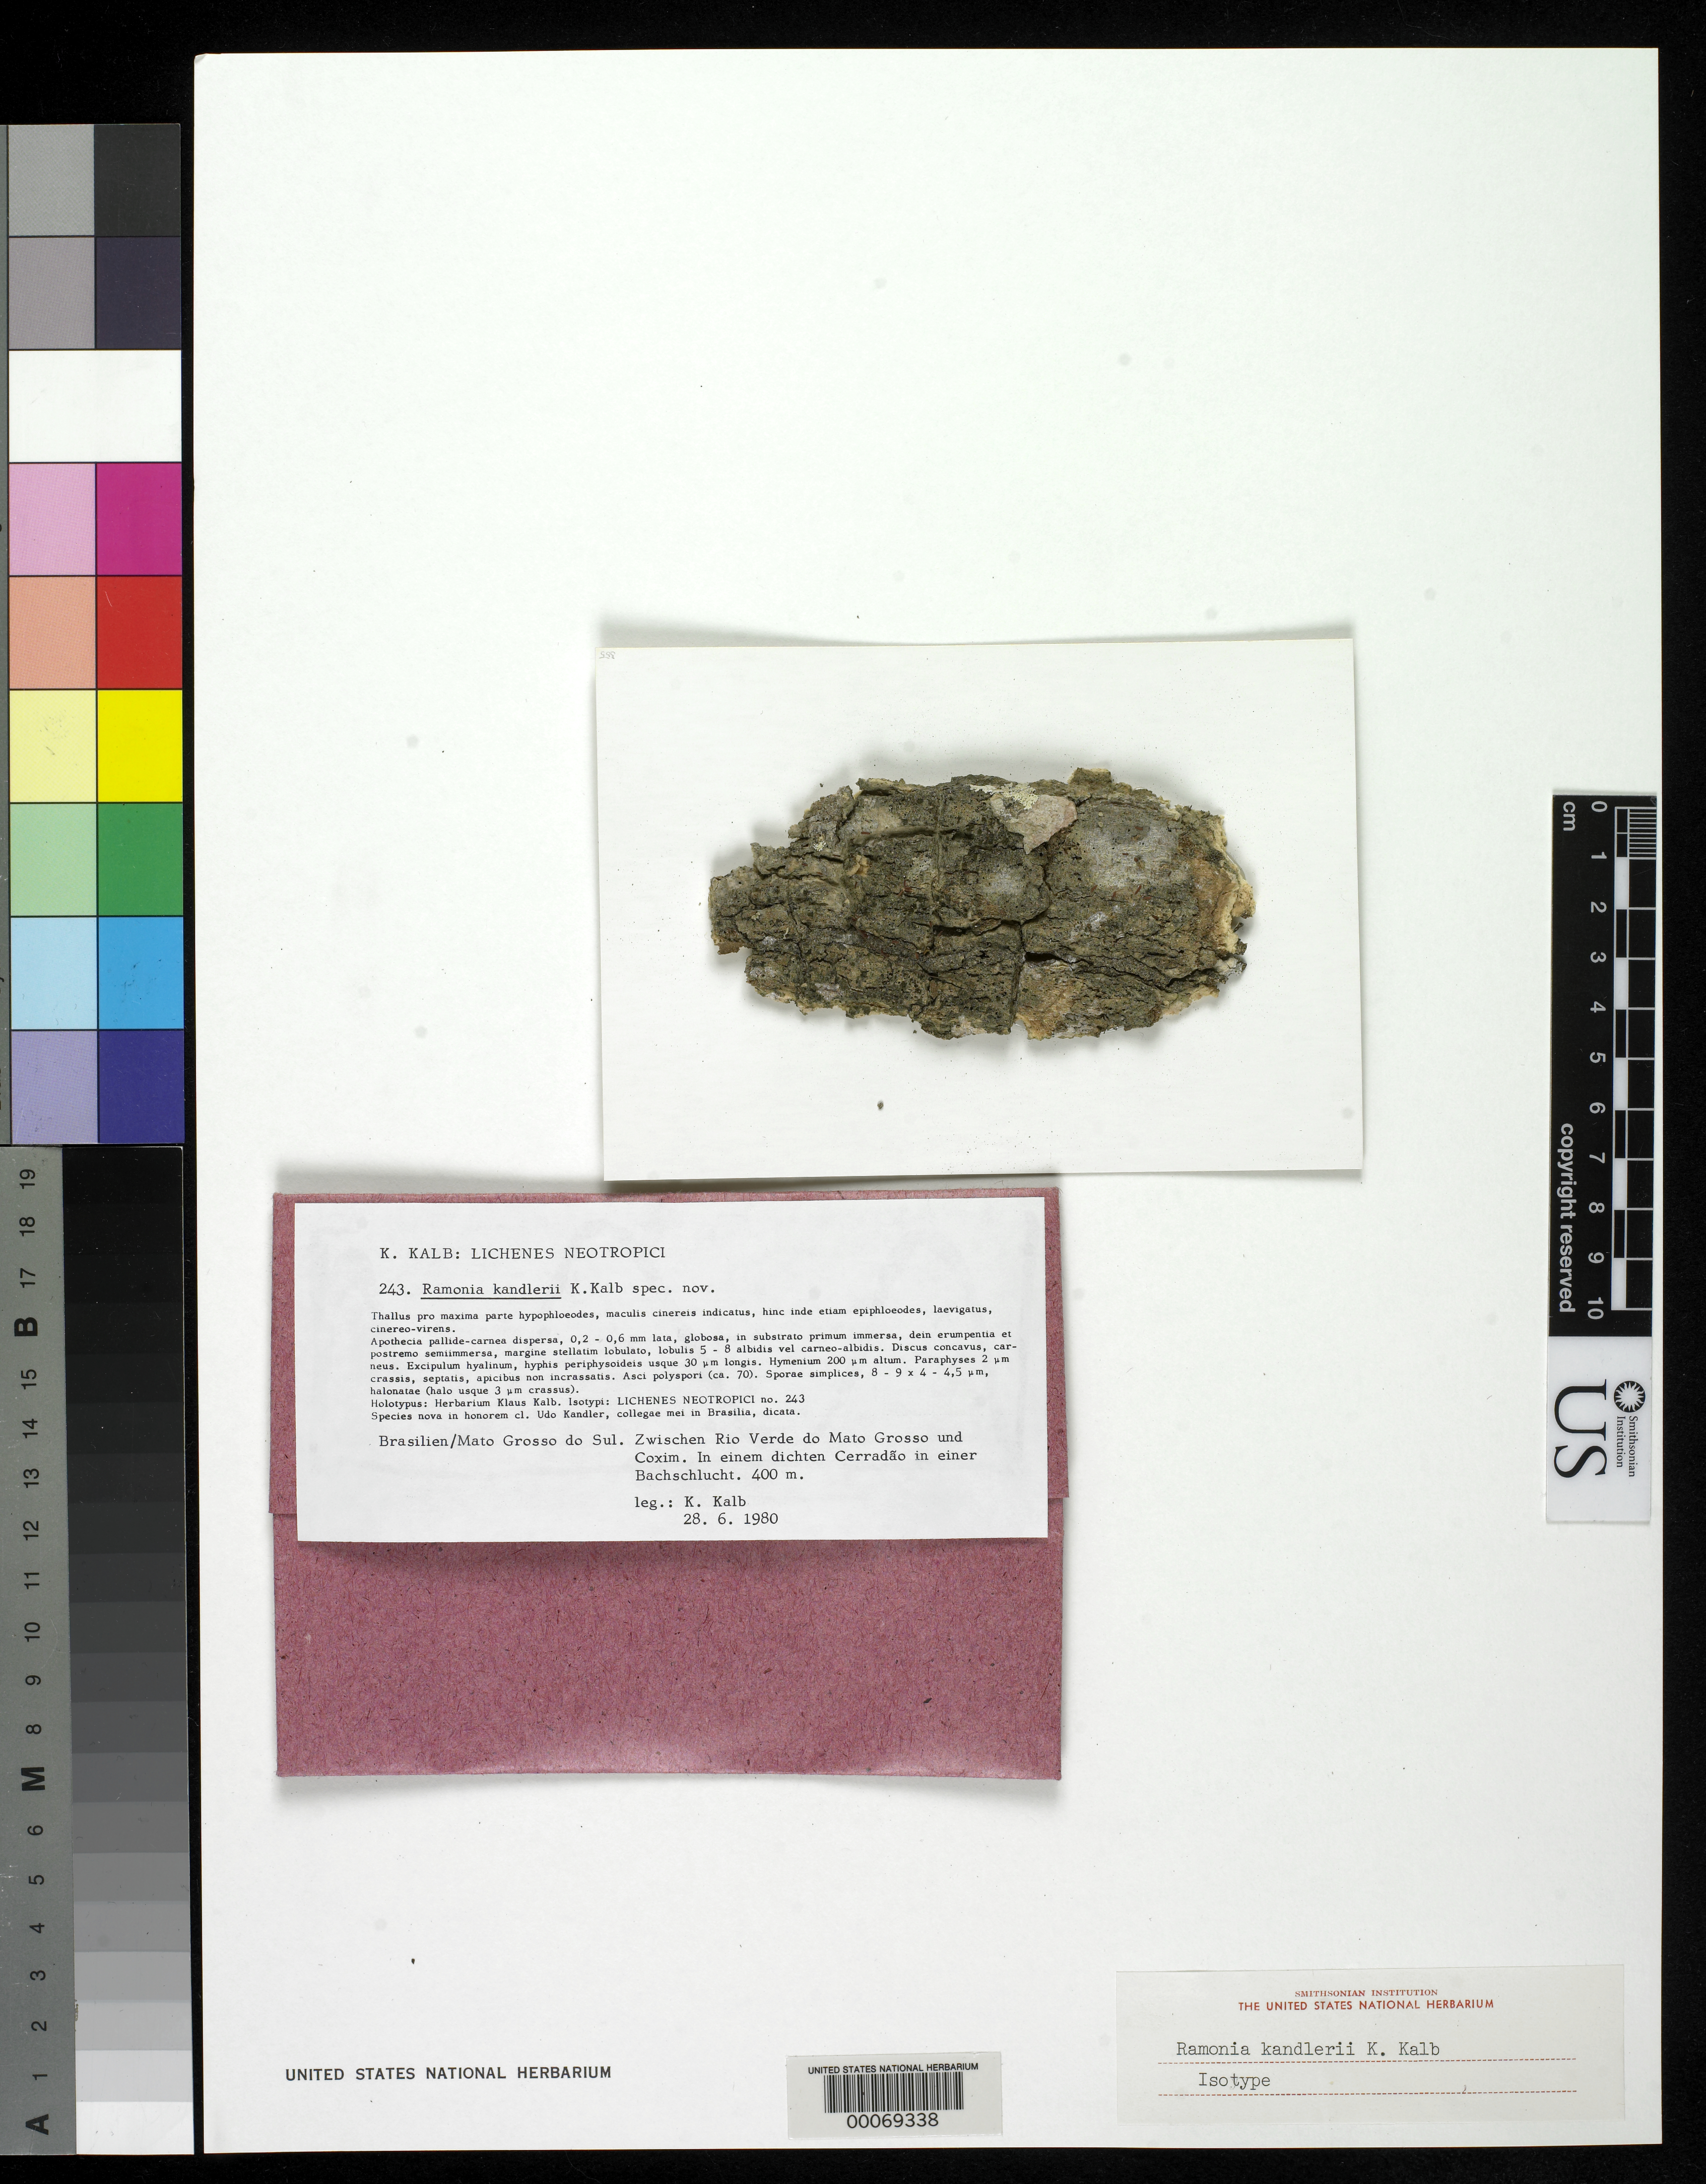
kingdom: Fungi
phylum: Ascomycota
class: Lecanoromycetes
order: Gyalectales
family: Gyalectaceae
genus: Ramonia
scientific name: Ramonia kandlerii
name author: Kalb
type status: Isotype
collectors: K. Kalb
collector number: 243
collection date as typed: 28 Jun 1980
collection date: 1980-06-28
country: Brazil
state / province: Mato Grosso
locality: Between Rio Verde do Mato Grosso and Coxim.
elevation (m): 400